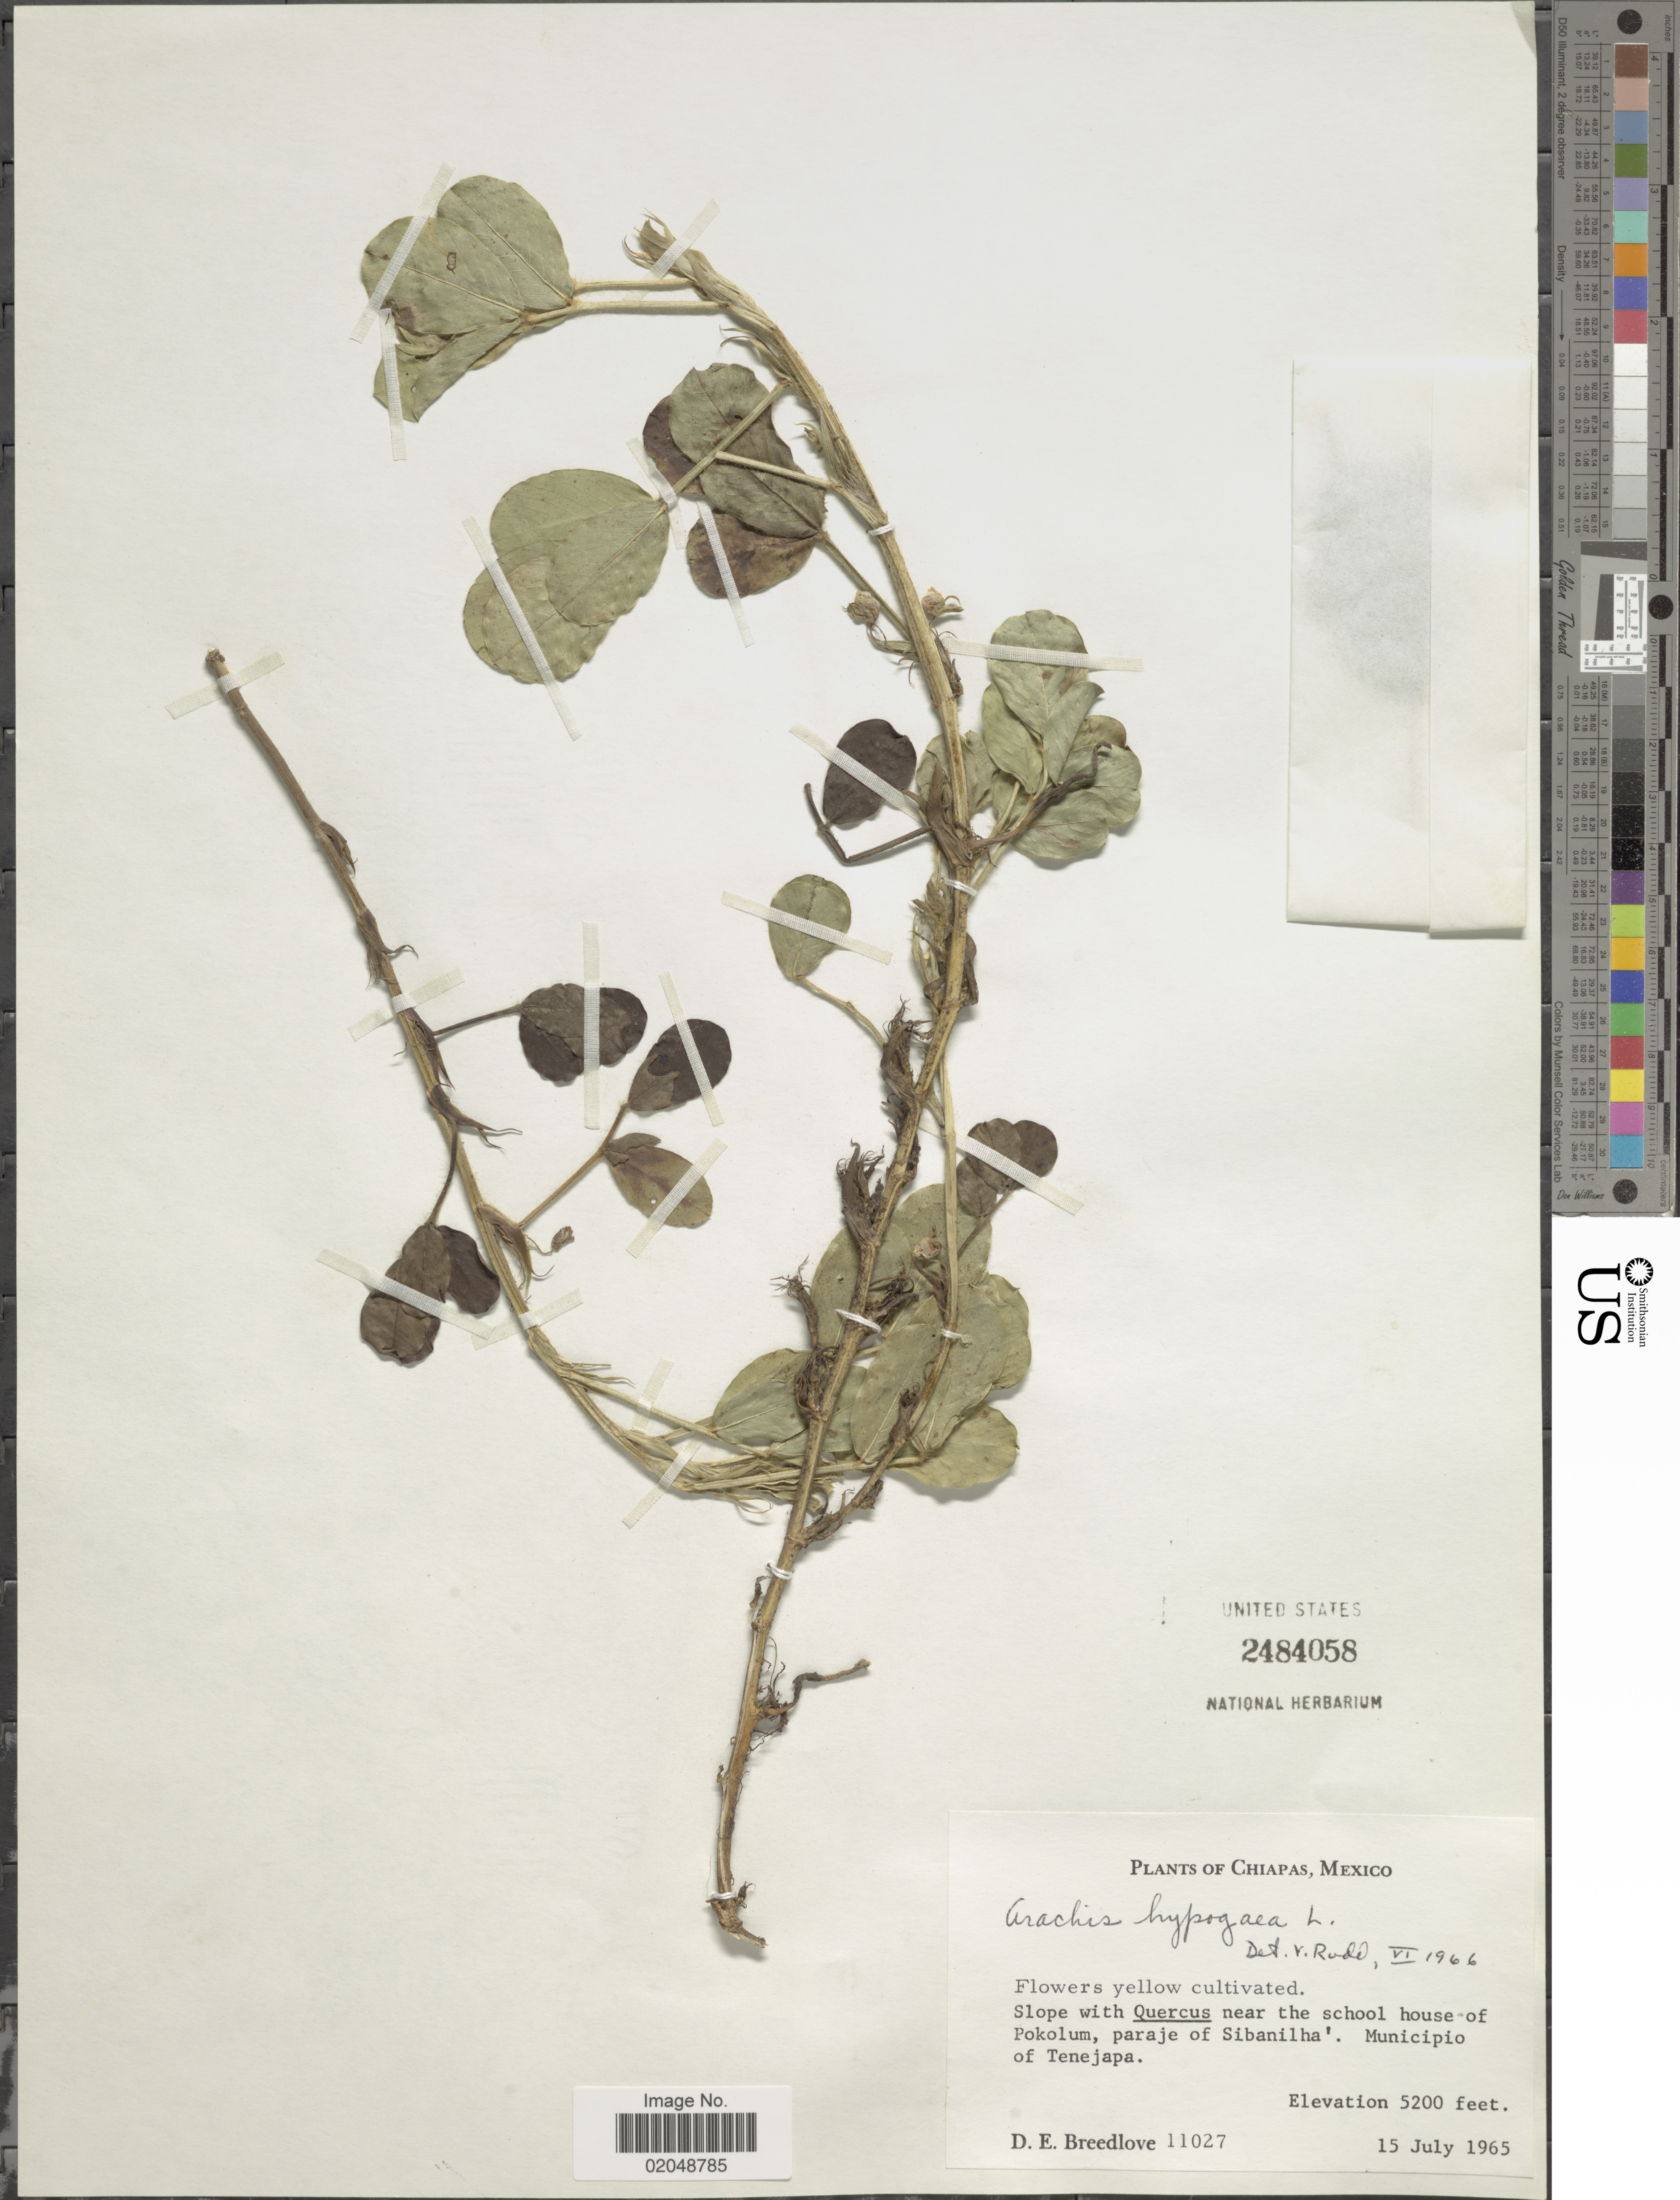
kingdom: Plantae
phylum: Tracheophyta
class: Magnoliopsida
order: Fabales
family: Fabaceae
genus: Arachis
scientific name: Arachis hypogaea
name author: L.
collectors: D. E. Breedlove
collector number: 11027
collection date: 1965-07-15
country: Mexico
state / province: Chiapas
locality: Slope with Quercus near the school house of Pokolum, paraje of Sibanilha. Municipio of Tenejapa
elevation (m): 1585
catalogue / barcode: US 2484058